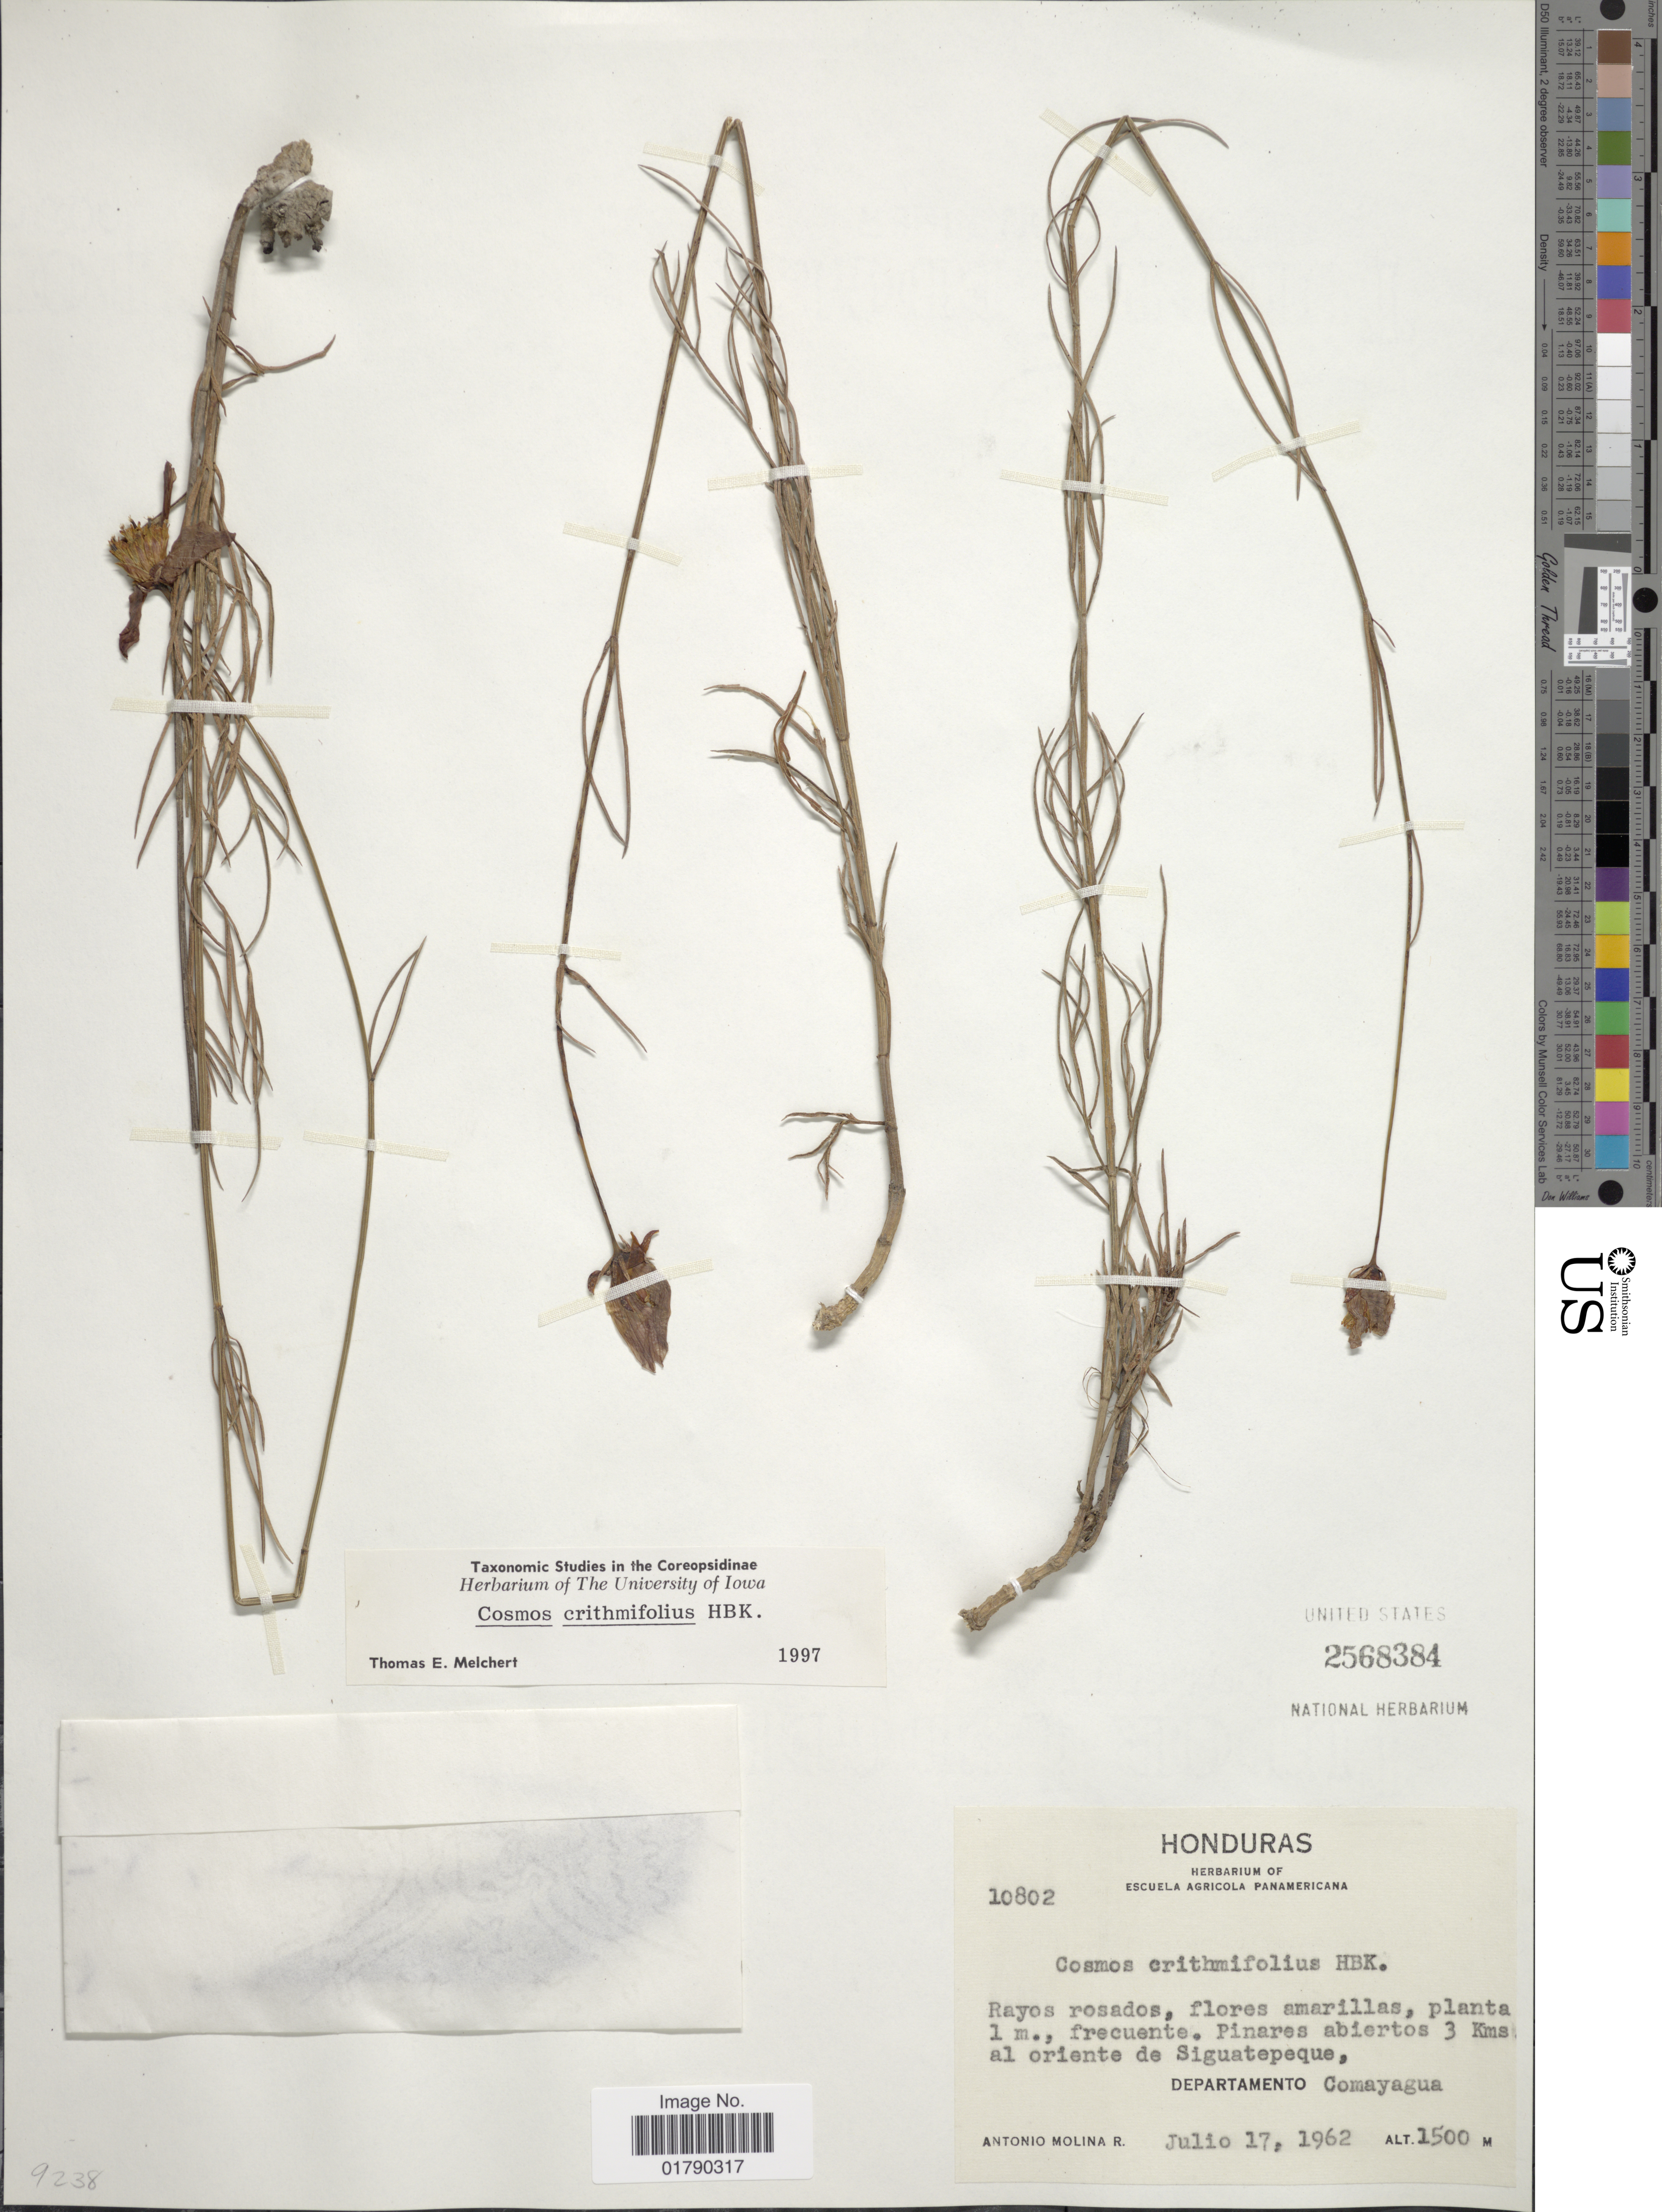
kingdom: Plantae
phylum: Tracheophyta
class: Magnoliopsida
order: Asterales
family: Asteraceae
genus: Cosmos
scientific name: Cosmos crithmifolius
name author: Kunth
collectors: A. Molina R.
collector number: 10802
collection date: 1962-07-17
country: Honduras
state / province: Comayagua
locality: Pinares abiertos 3 kms al oriente de Siguatepeque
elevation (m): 1500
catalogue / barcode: US 2568384